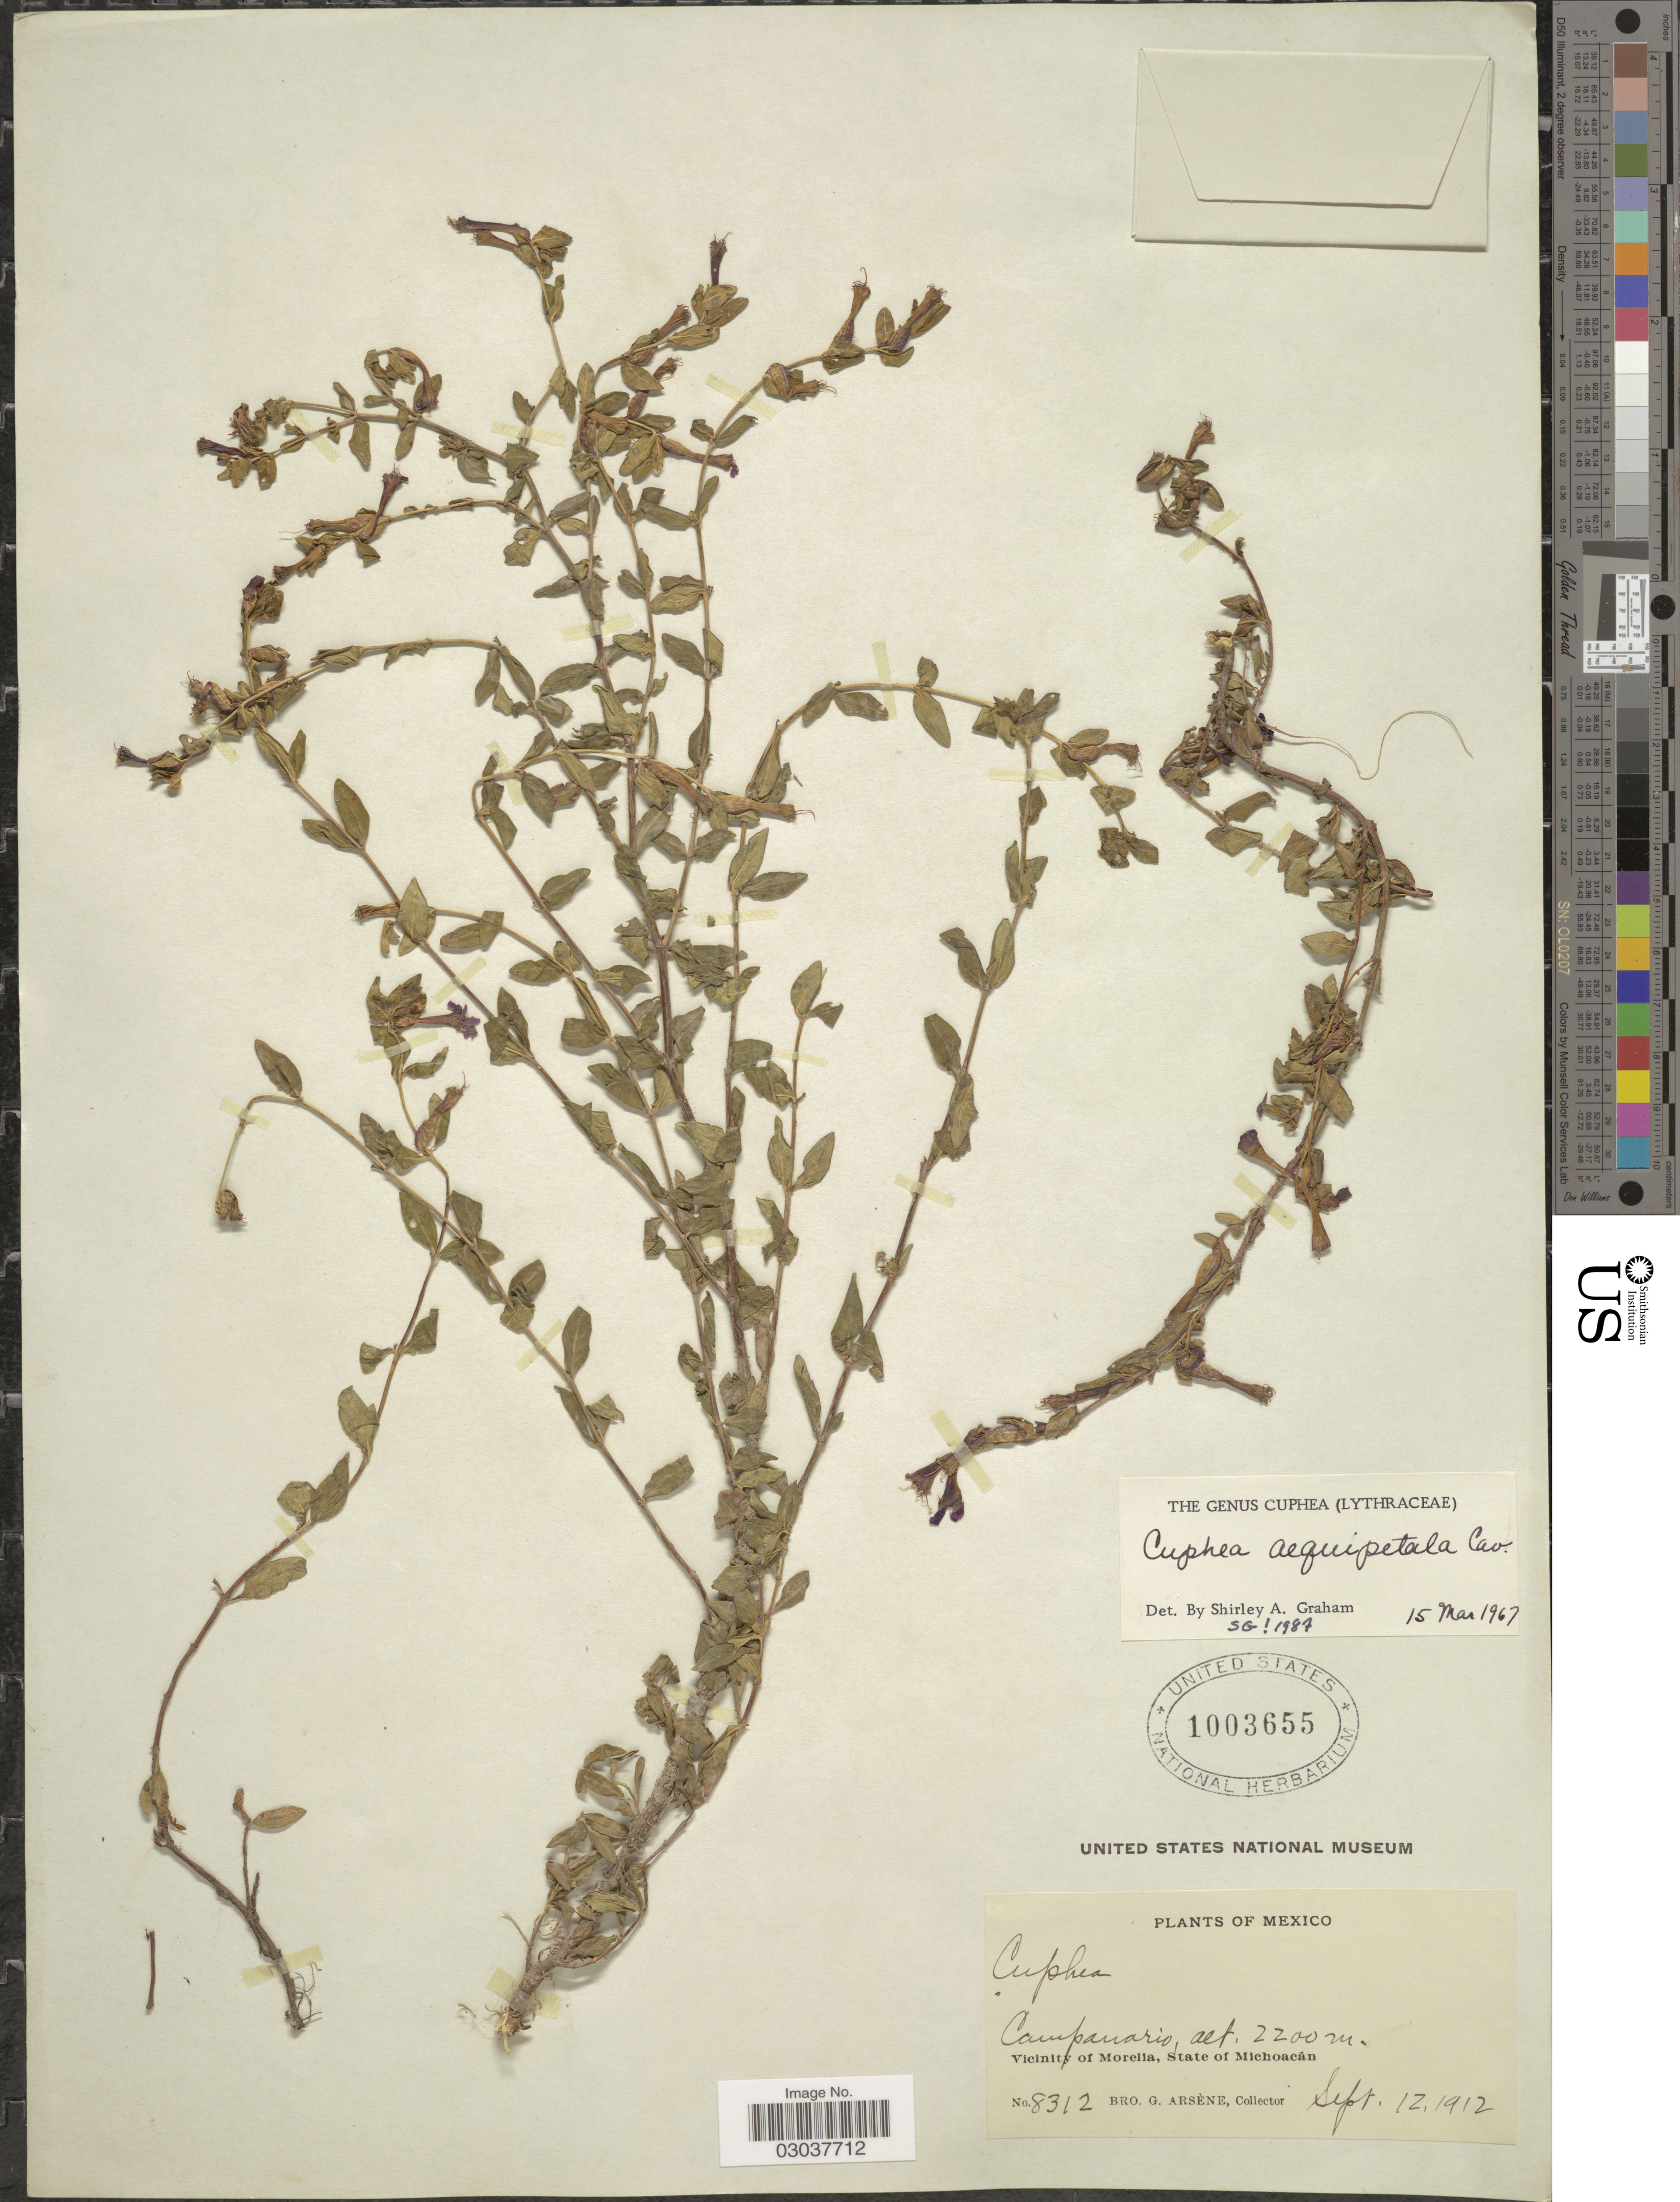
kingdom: Plantae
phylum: Tracheophyta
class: Magnoliopsida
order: Myrtales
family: Lythraceae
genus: Cuphea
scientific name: Cuphea aequipetala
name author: Cav.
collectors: Bro. G. Arsène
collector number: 8312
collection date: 1912-09-12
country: Mexico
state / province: Michoacán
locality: Campanario. Vicinity of Morelia.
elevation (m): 2200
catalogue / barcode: US 1003655